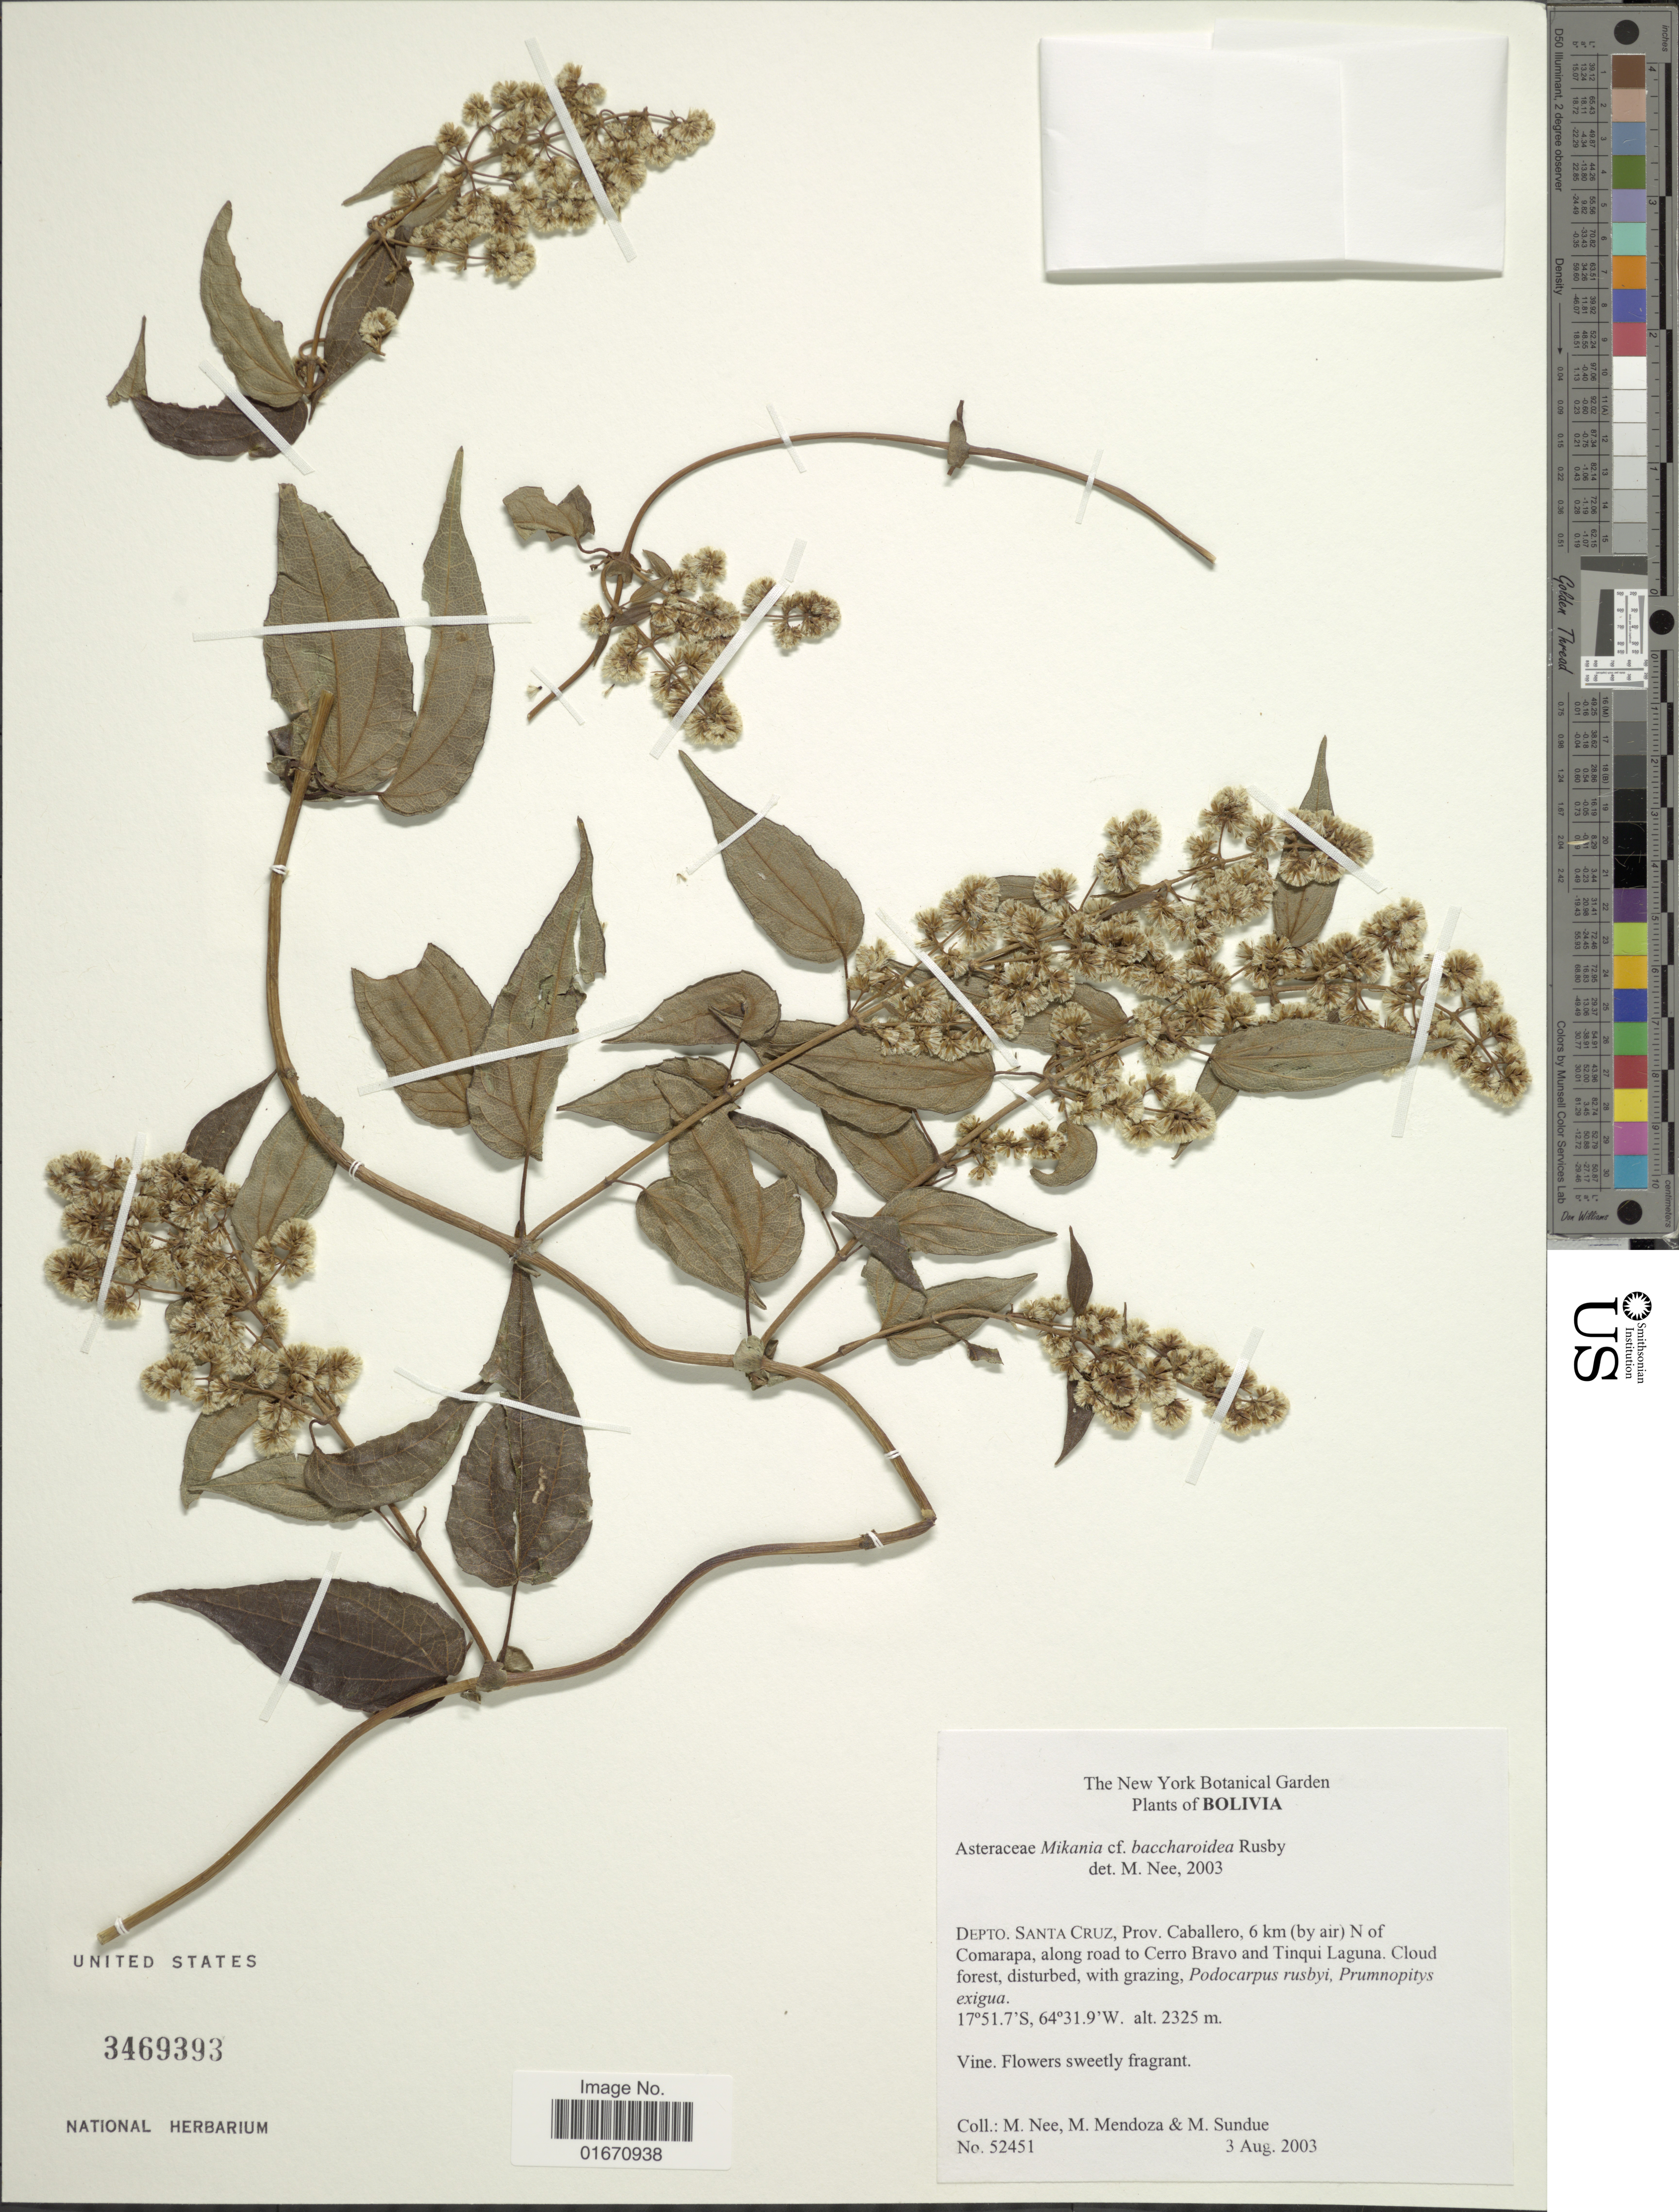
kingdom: Plantae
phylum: Tracheophyta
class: Magnoliopsida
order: Asterales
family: Asteraceae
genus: Mikania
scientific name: Mikania microdonta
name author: DC.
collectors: M. Nee, M. Mendoza & M. Sundue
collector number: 52451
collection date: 2003-08-03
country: Bolivia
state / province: Santa Cruz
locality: Prov. Caballero, 6 km (by air) N of Comarapa, along road to Cerro Bravo and Tinqui Laguna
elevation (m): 2325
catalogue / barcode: US 3469393